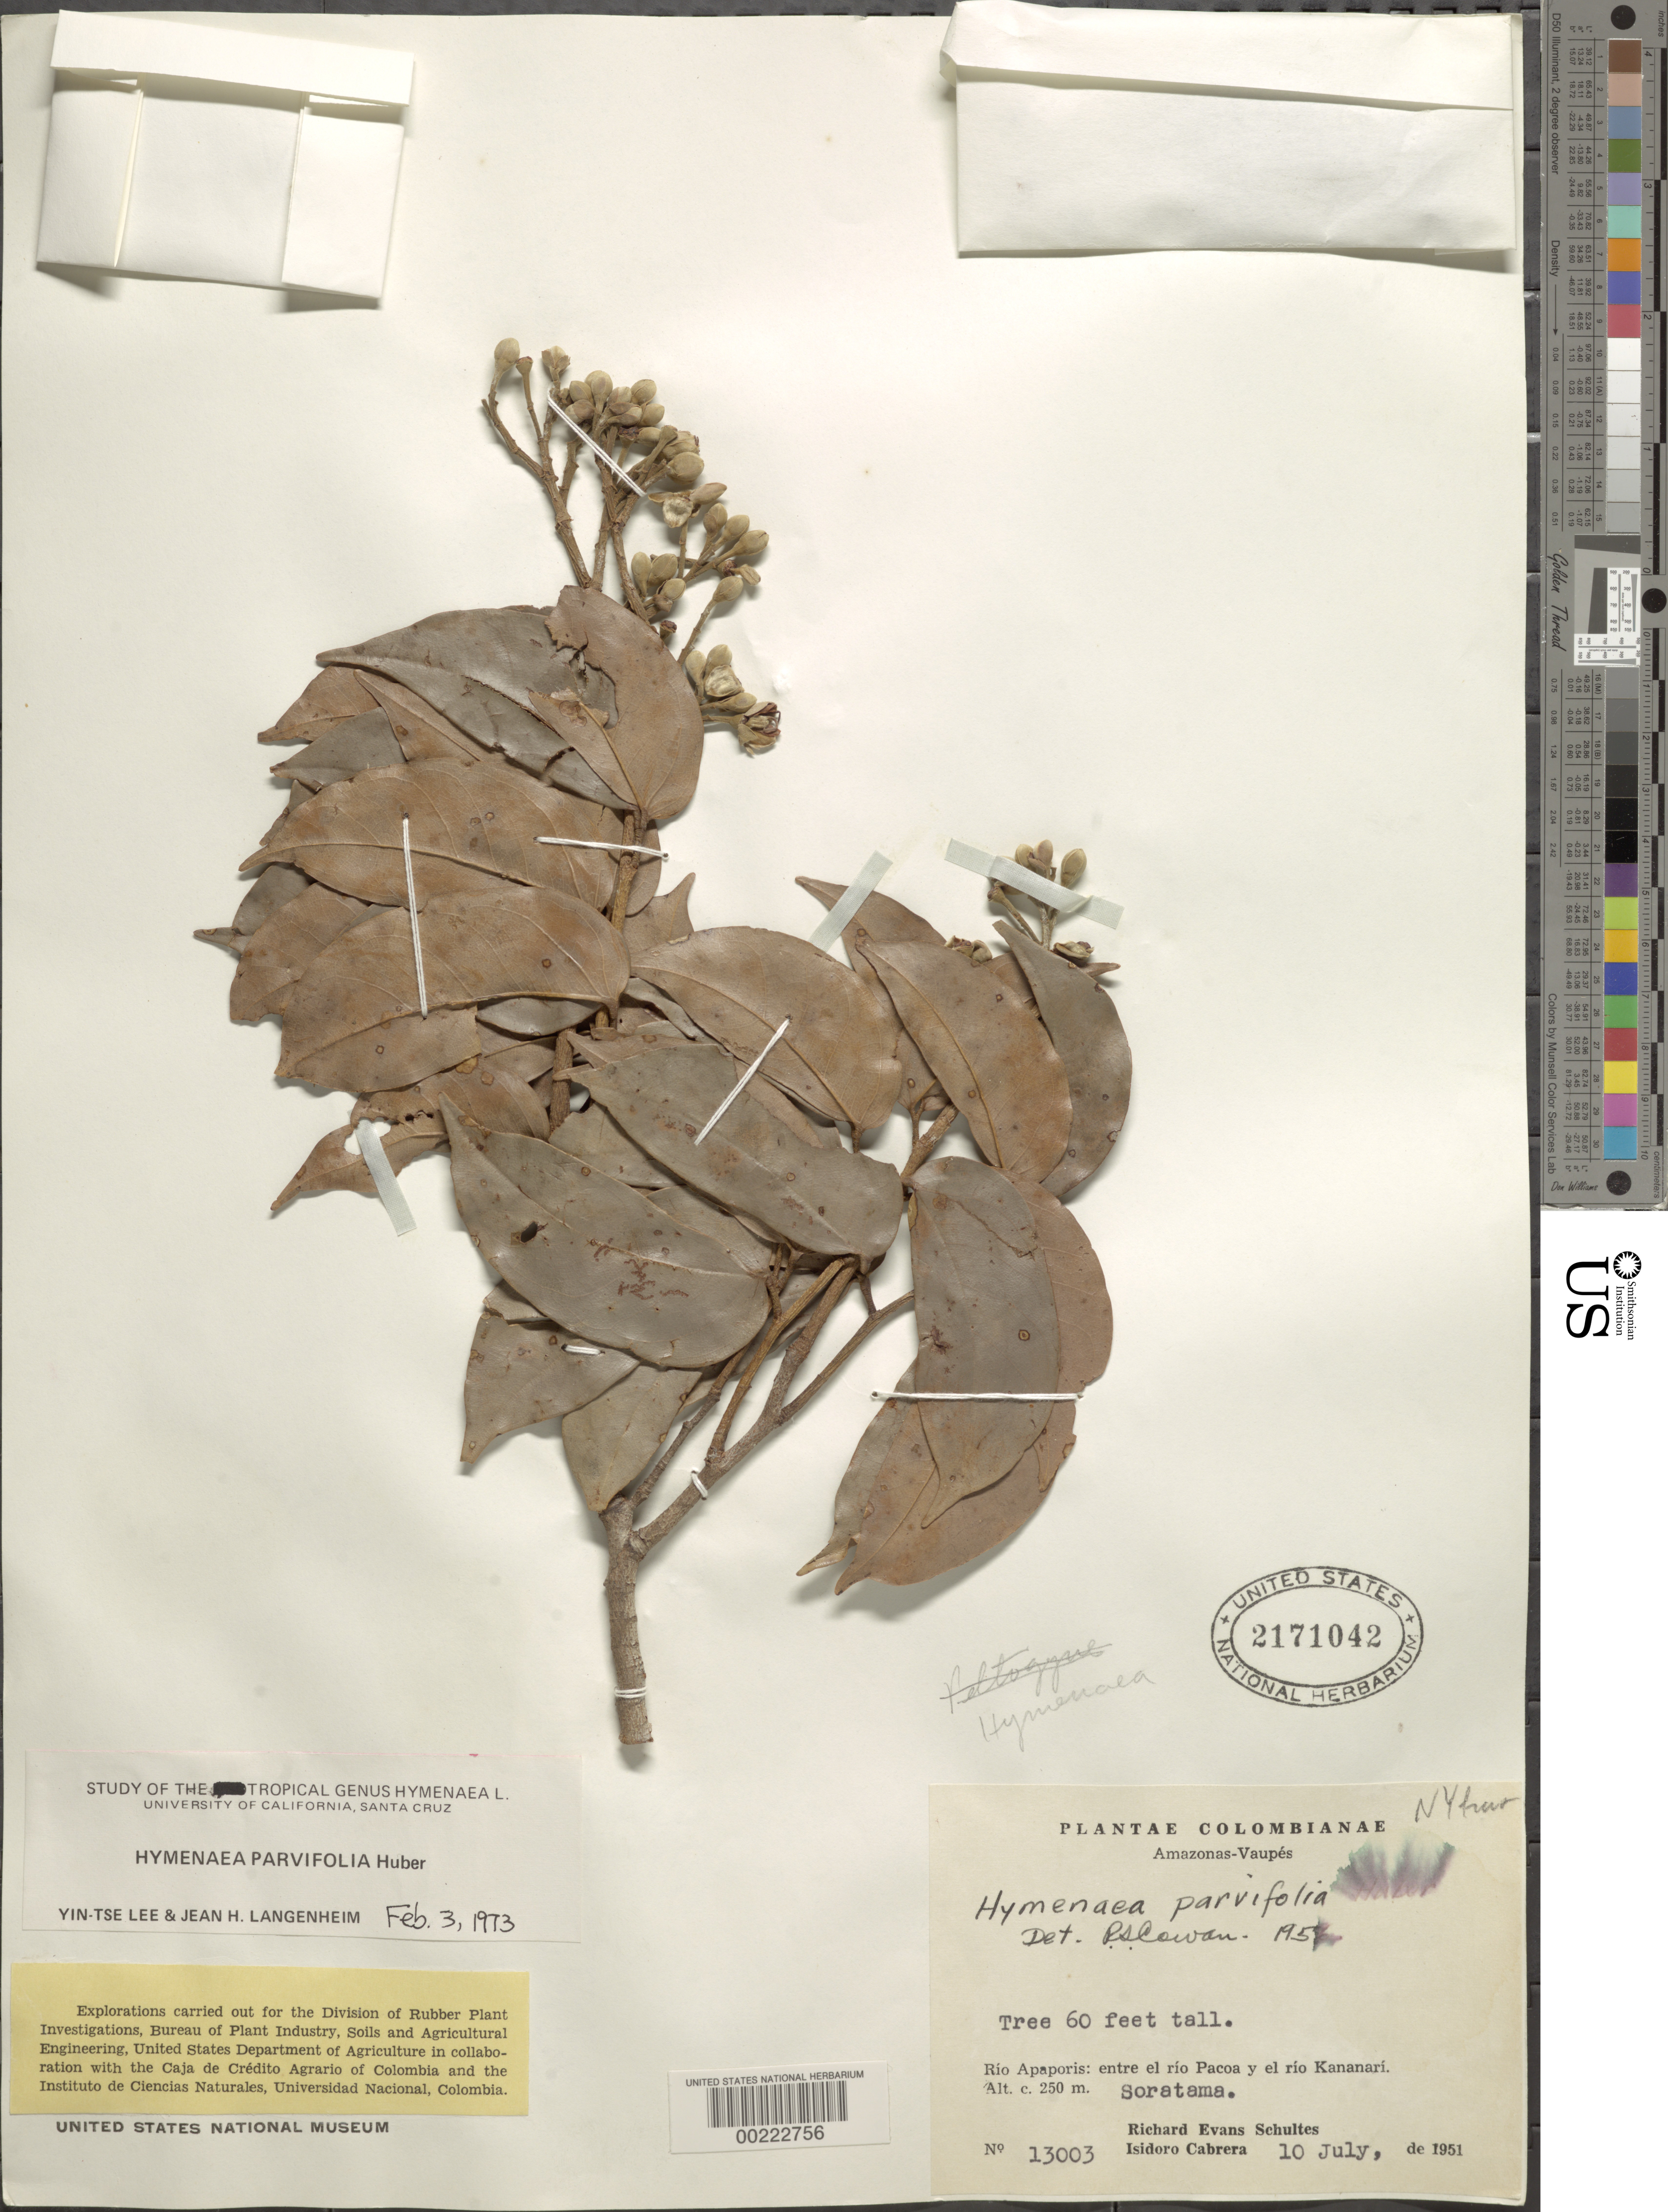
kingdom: Plantae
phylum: Tracheophyta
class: Magnoliopsida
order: Fabales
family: Fabaceae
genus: Hymenaea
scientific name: Hymenaea parvifolia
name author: Huber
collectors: R. E. Schultes & I. Cabrera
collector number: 13003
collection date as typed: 10 Jul 1951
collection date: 1951-07-10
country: Colombia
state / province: Amazônas / Vaupés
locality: Rio Apaporis: between Rio Pacoa and Rio Kananari: Soratama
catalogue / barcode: US 2171042